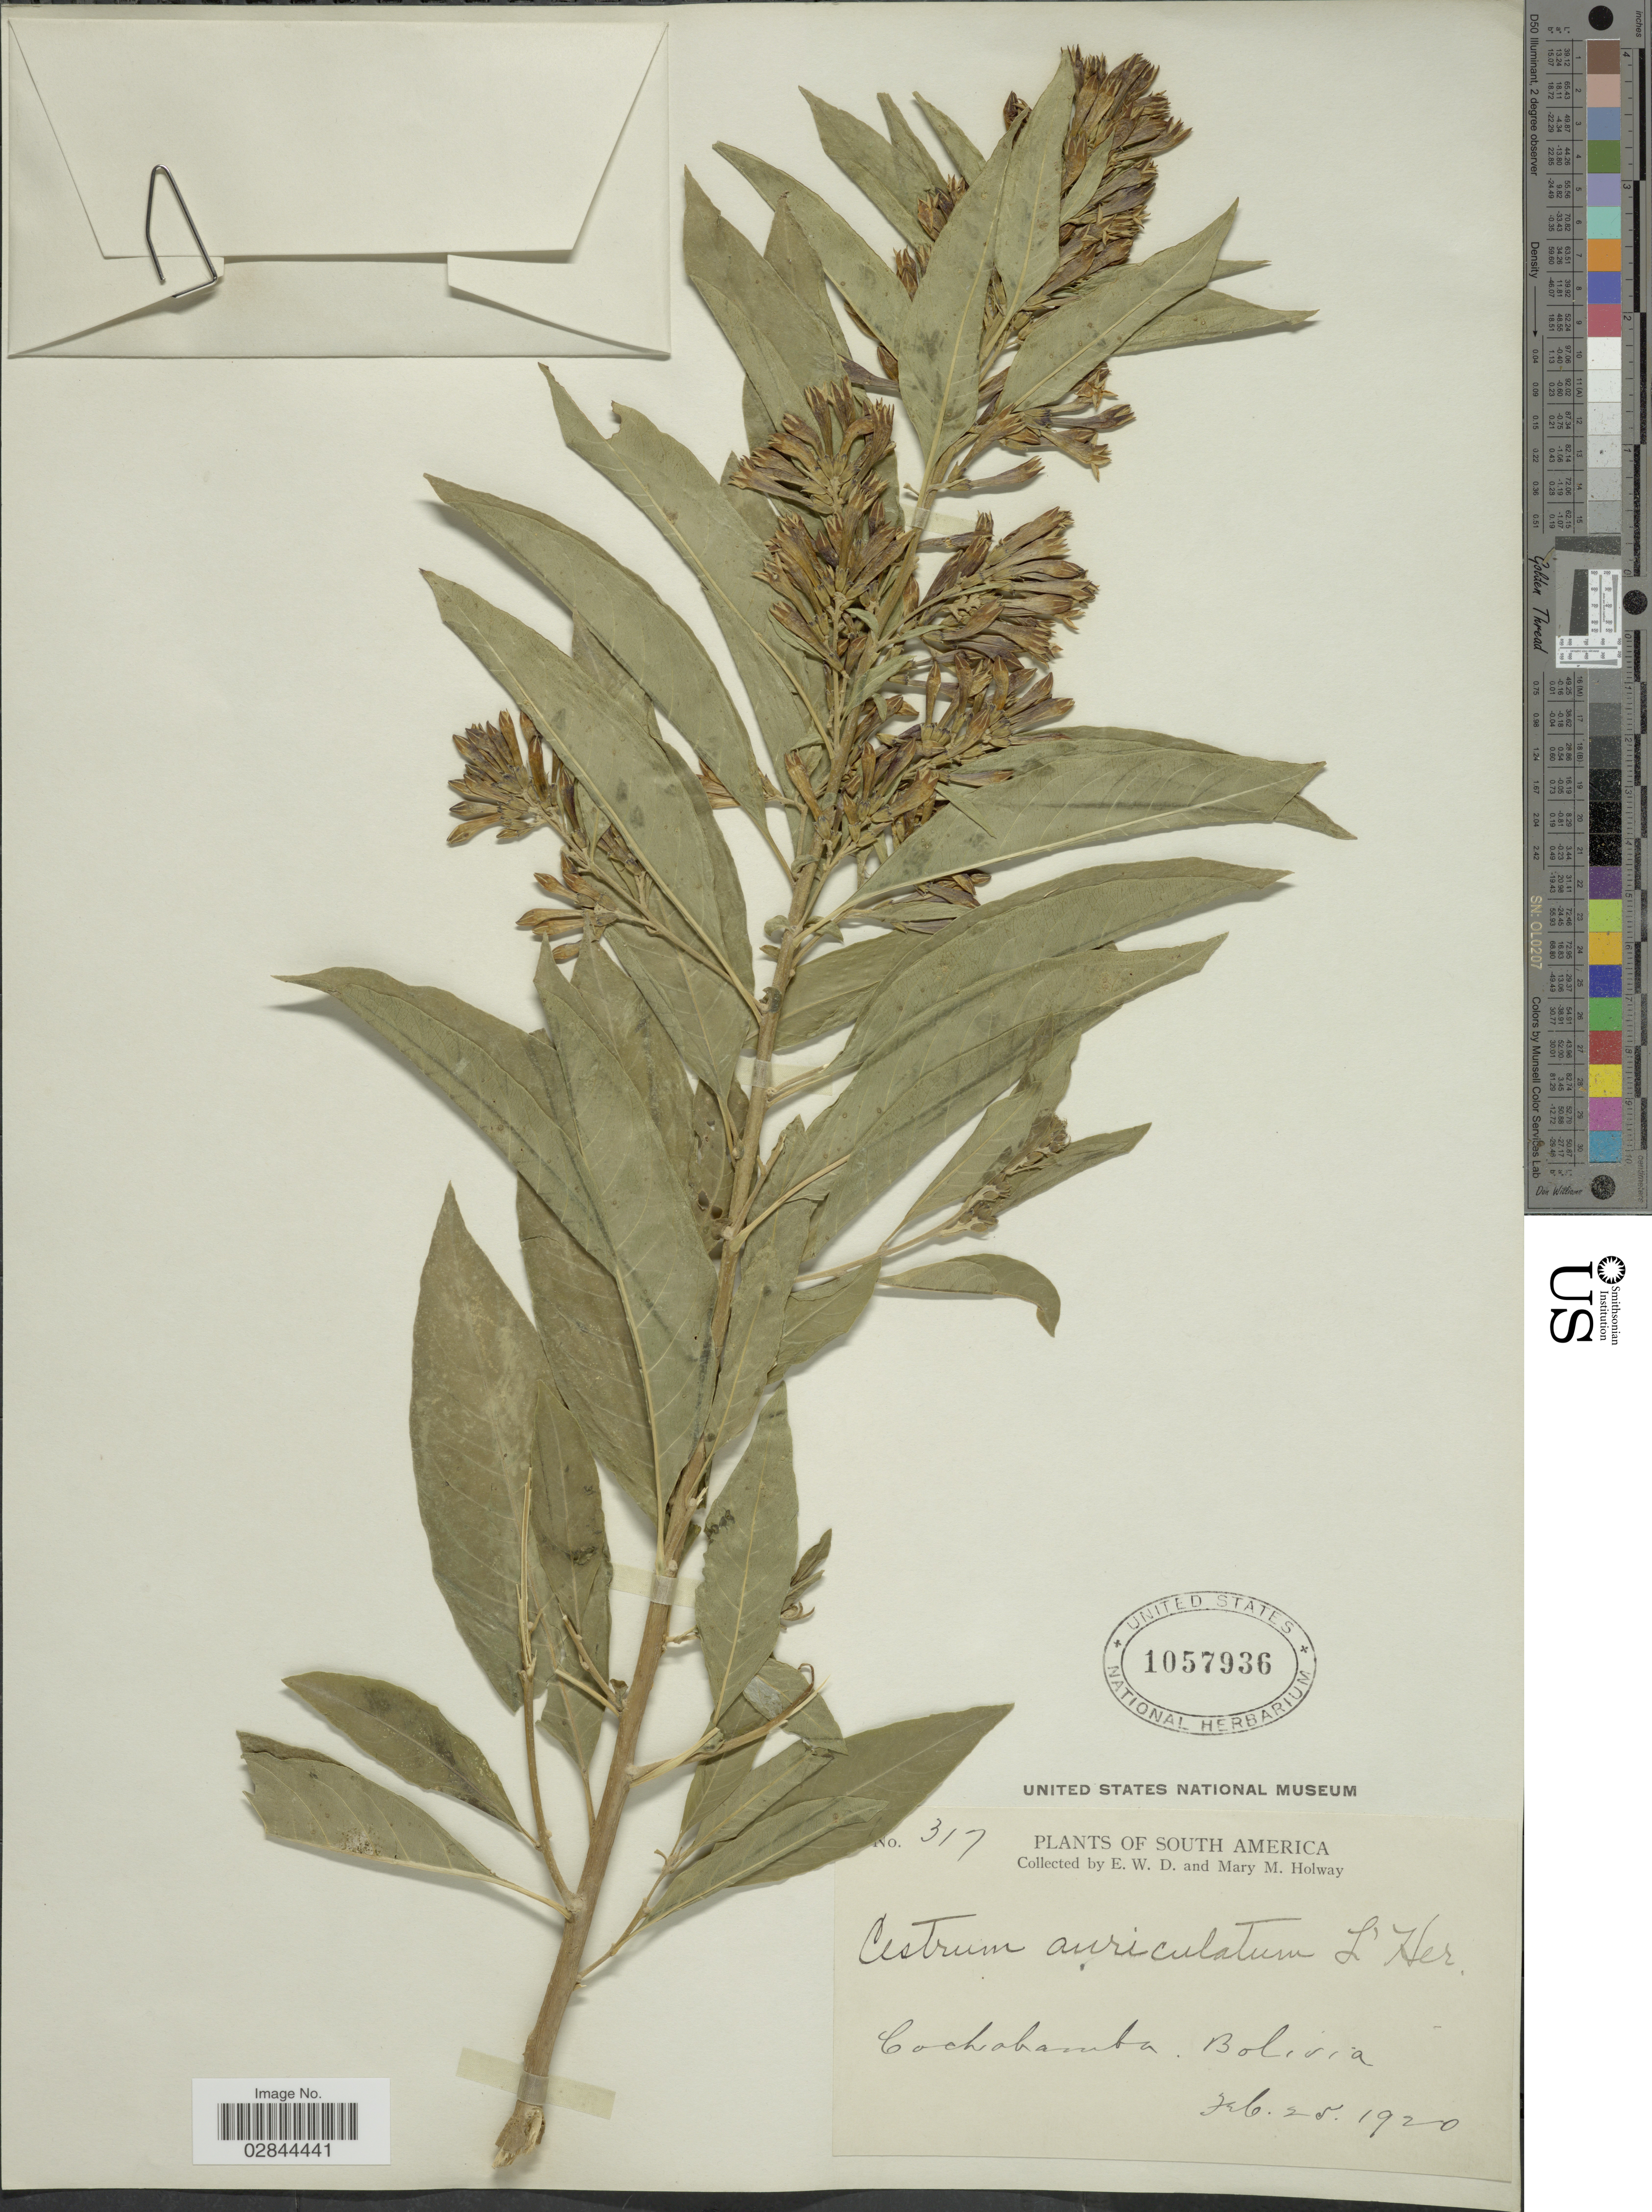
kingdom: Plantae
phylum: Tracheophyta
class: Magnoliopsida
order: Solanales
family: Solanaceae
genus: Cestrum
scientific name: Cestrum auriculatum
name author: L'Hér.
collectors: E. W. D. Holway & M. M. Holway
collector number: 317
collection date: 1920-02-25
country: Bolivia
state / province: Cochabamba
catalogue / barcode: US 1057936